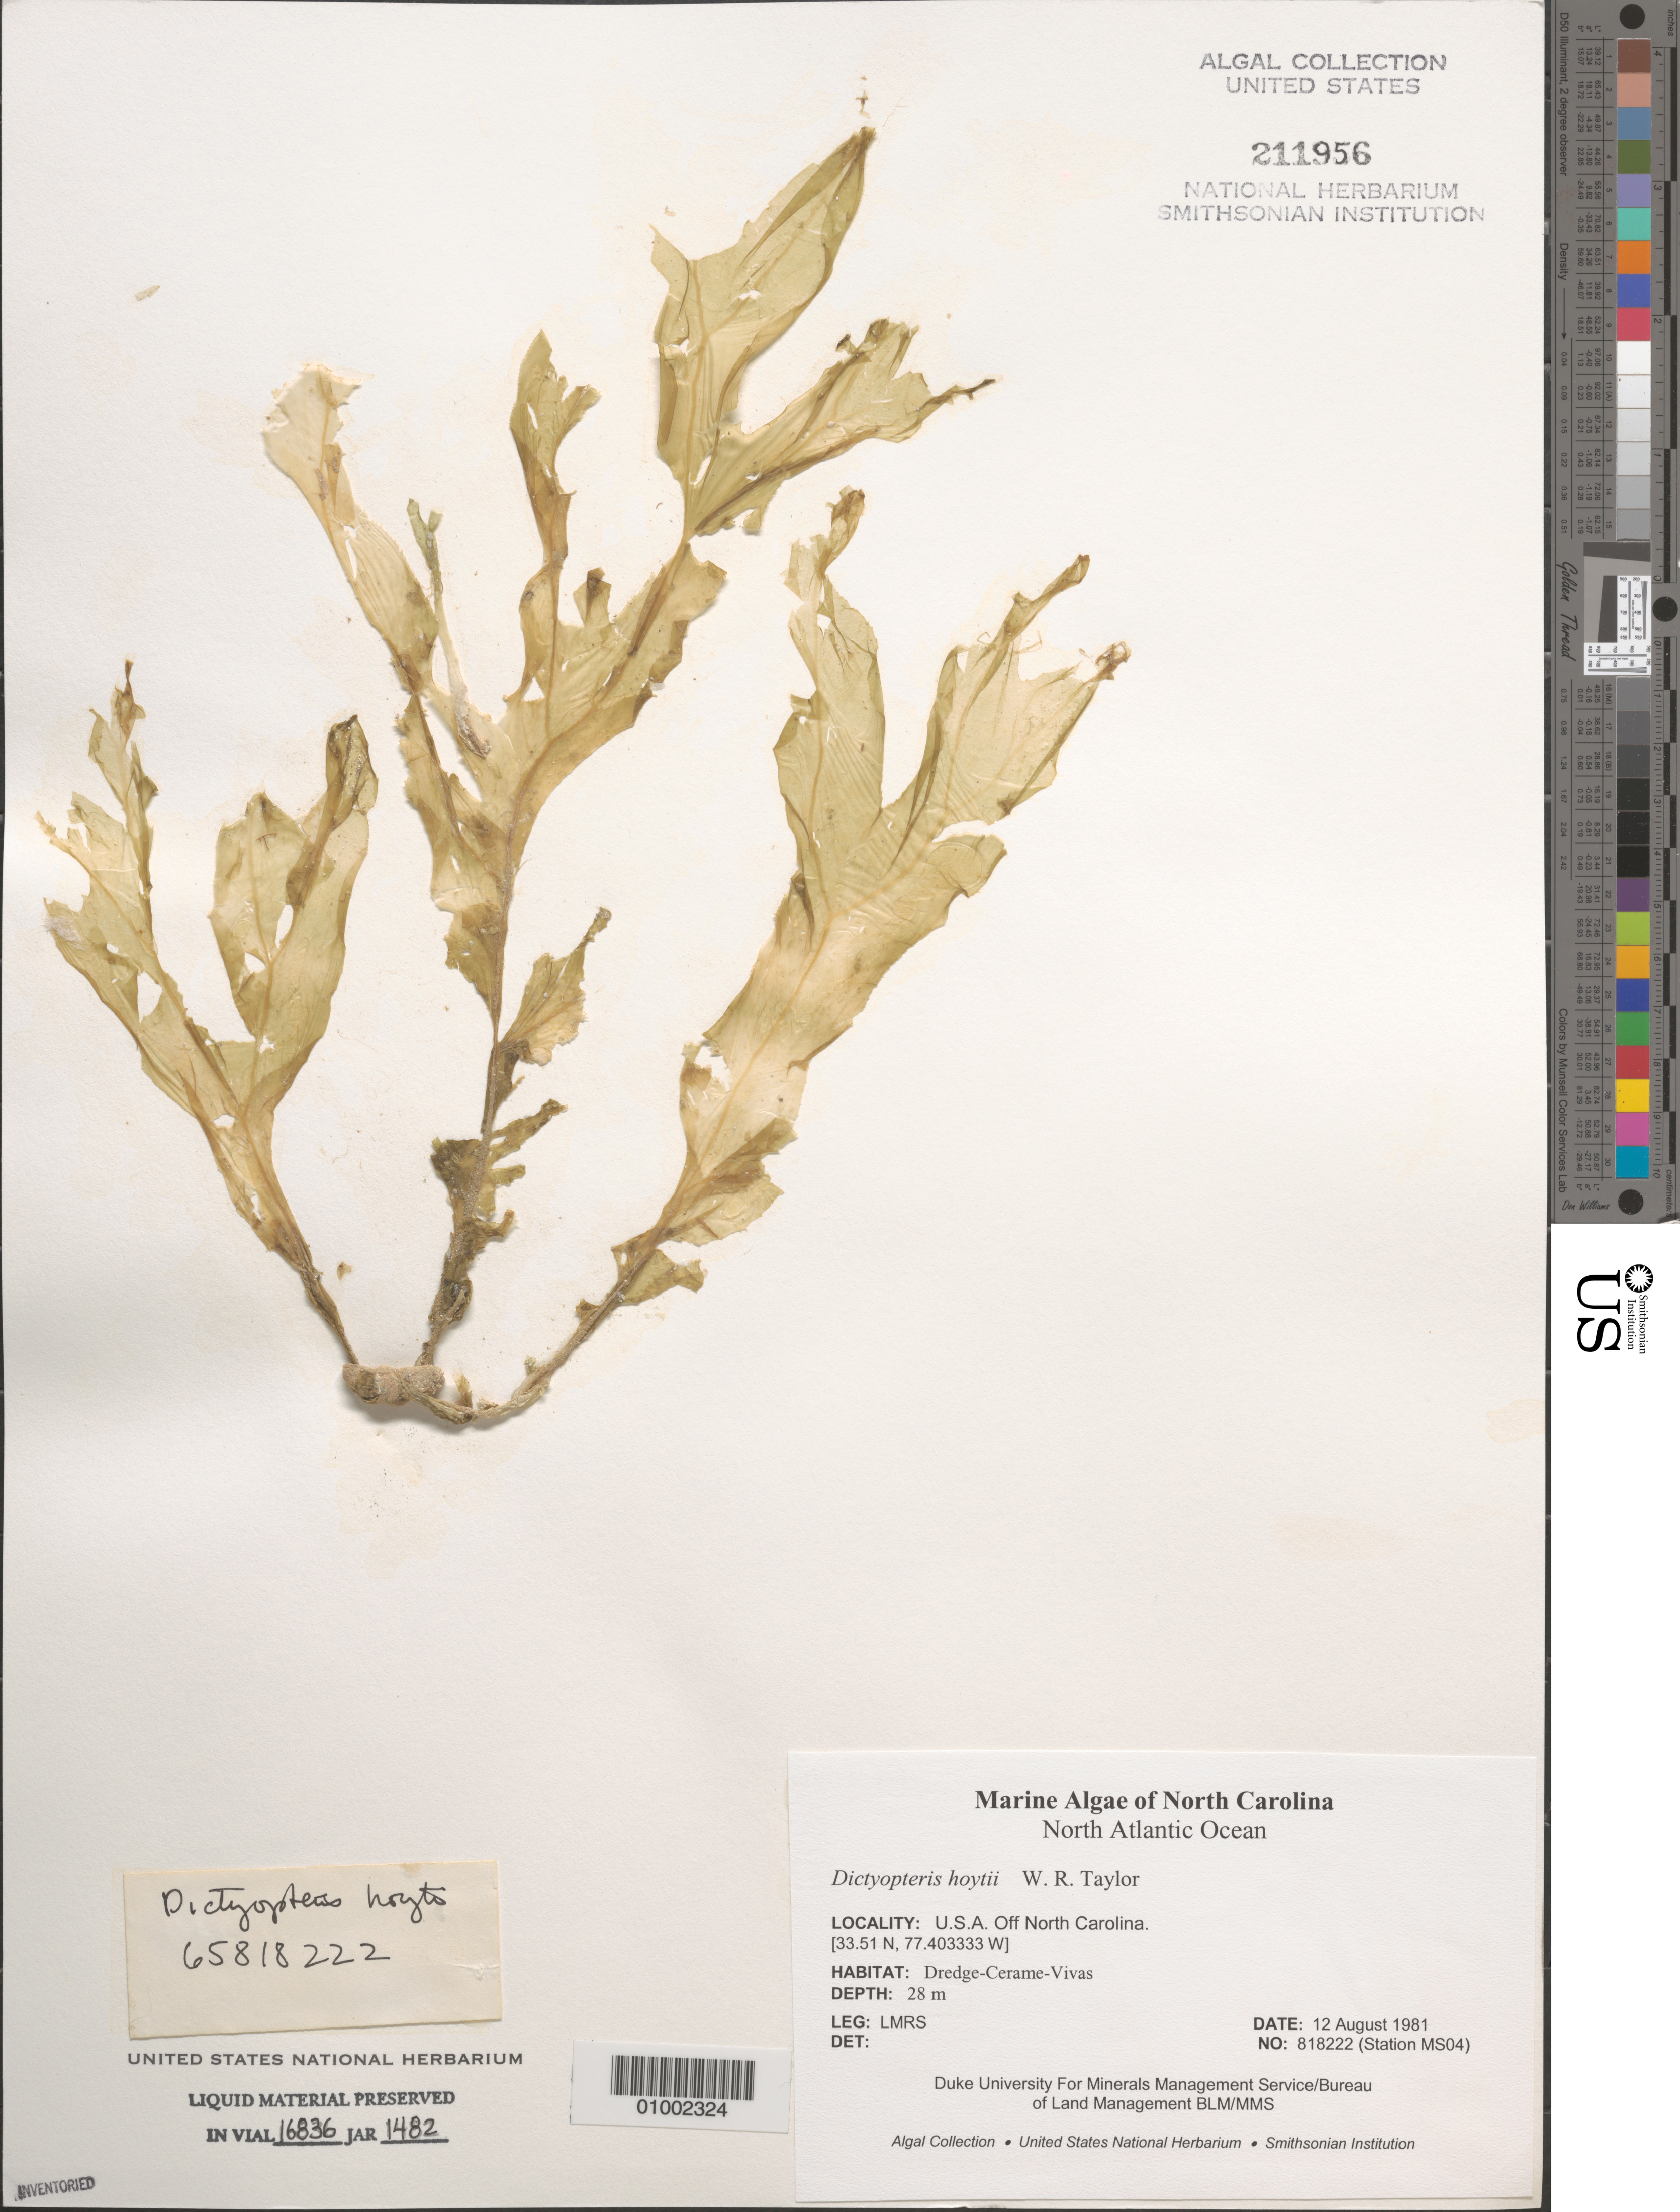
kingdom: Chromista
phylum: Ochrophyta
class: Phaeophyceae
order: Dictyotales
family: Dictyotaceae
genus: Dictyopteris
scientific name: Dictyopteris hoytii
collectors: LMRS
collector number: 818222 (Station MS04)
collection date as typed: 12 Aug 1981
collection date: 1981-08-12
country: United States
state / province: North Carolina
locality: North Atlantic Ocean off North Carolina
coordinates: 33.51 N, 77.403333 W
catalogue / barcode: US 211956